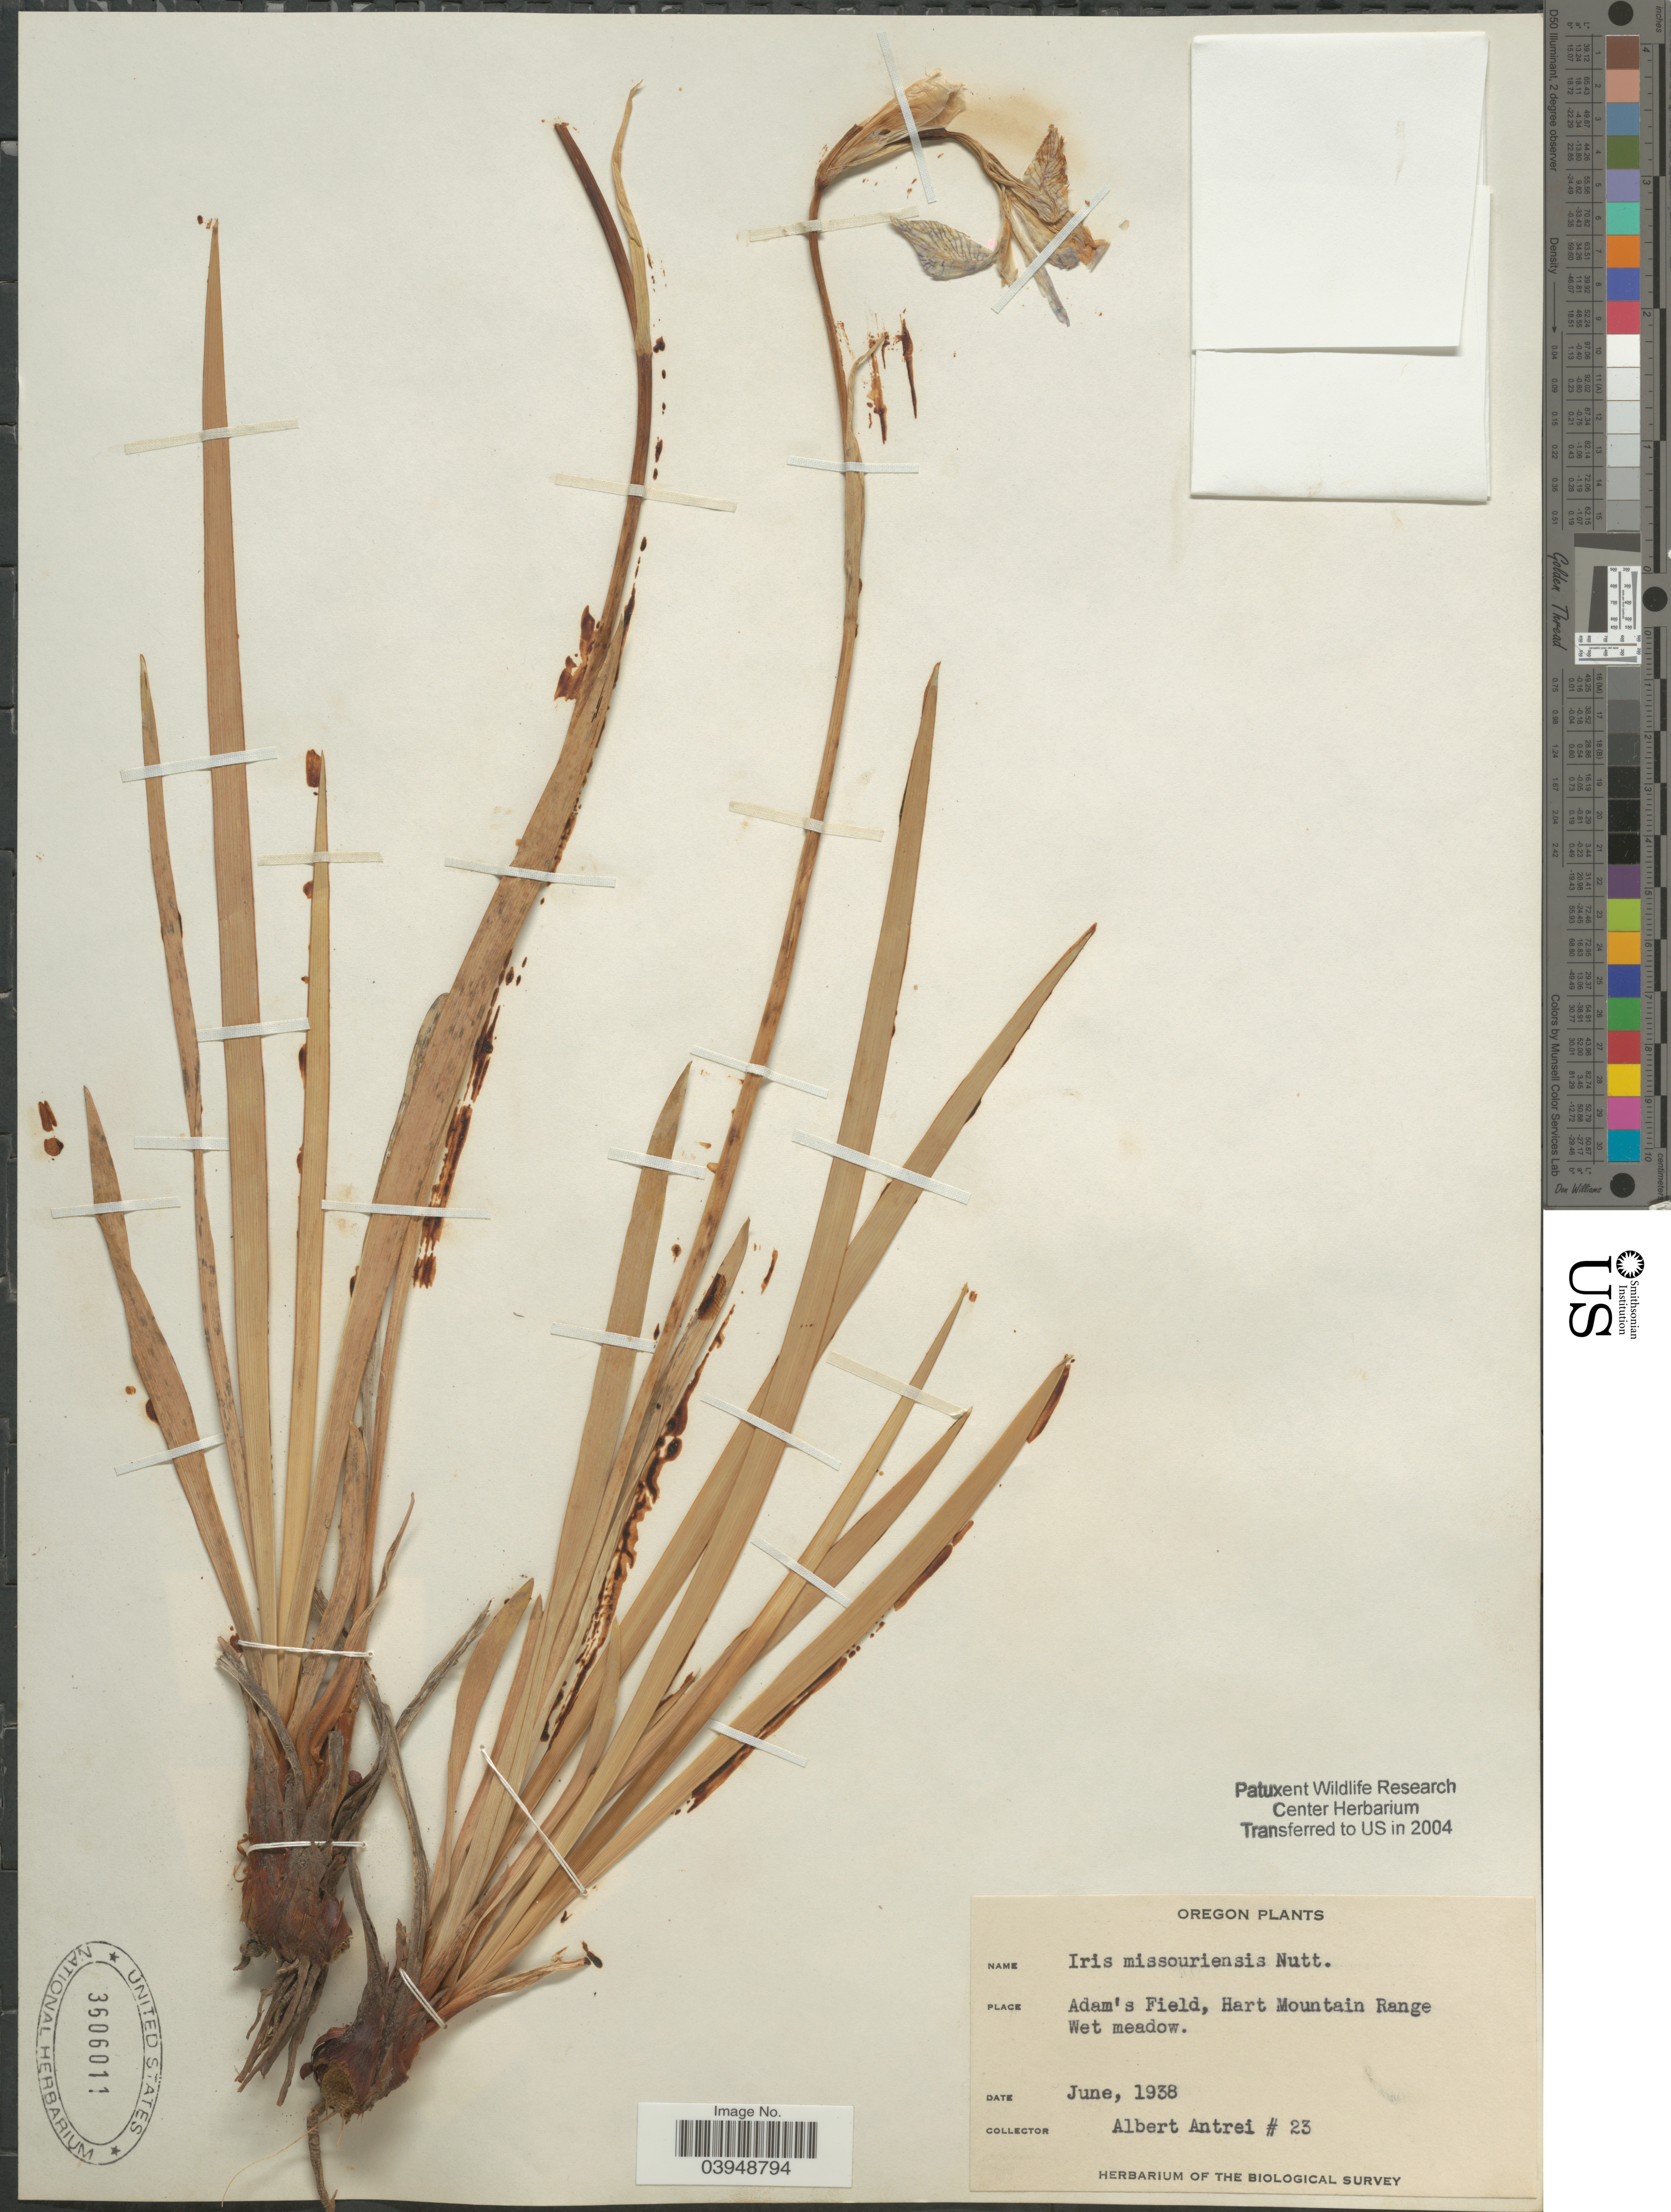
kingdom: Plantae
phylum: Tracheophyta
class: Liliopsida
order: Asparagales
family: Iridaceae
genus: Iris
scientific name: Iris missouriensis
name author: Nutt.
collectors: A. Antrei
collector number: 23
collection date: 1938-06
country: United States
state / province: Oregon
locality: Adam's Field, Hart Mountain Range.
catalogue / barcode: US 3606011